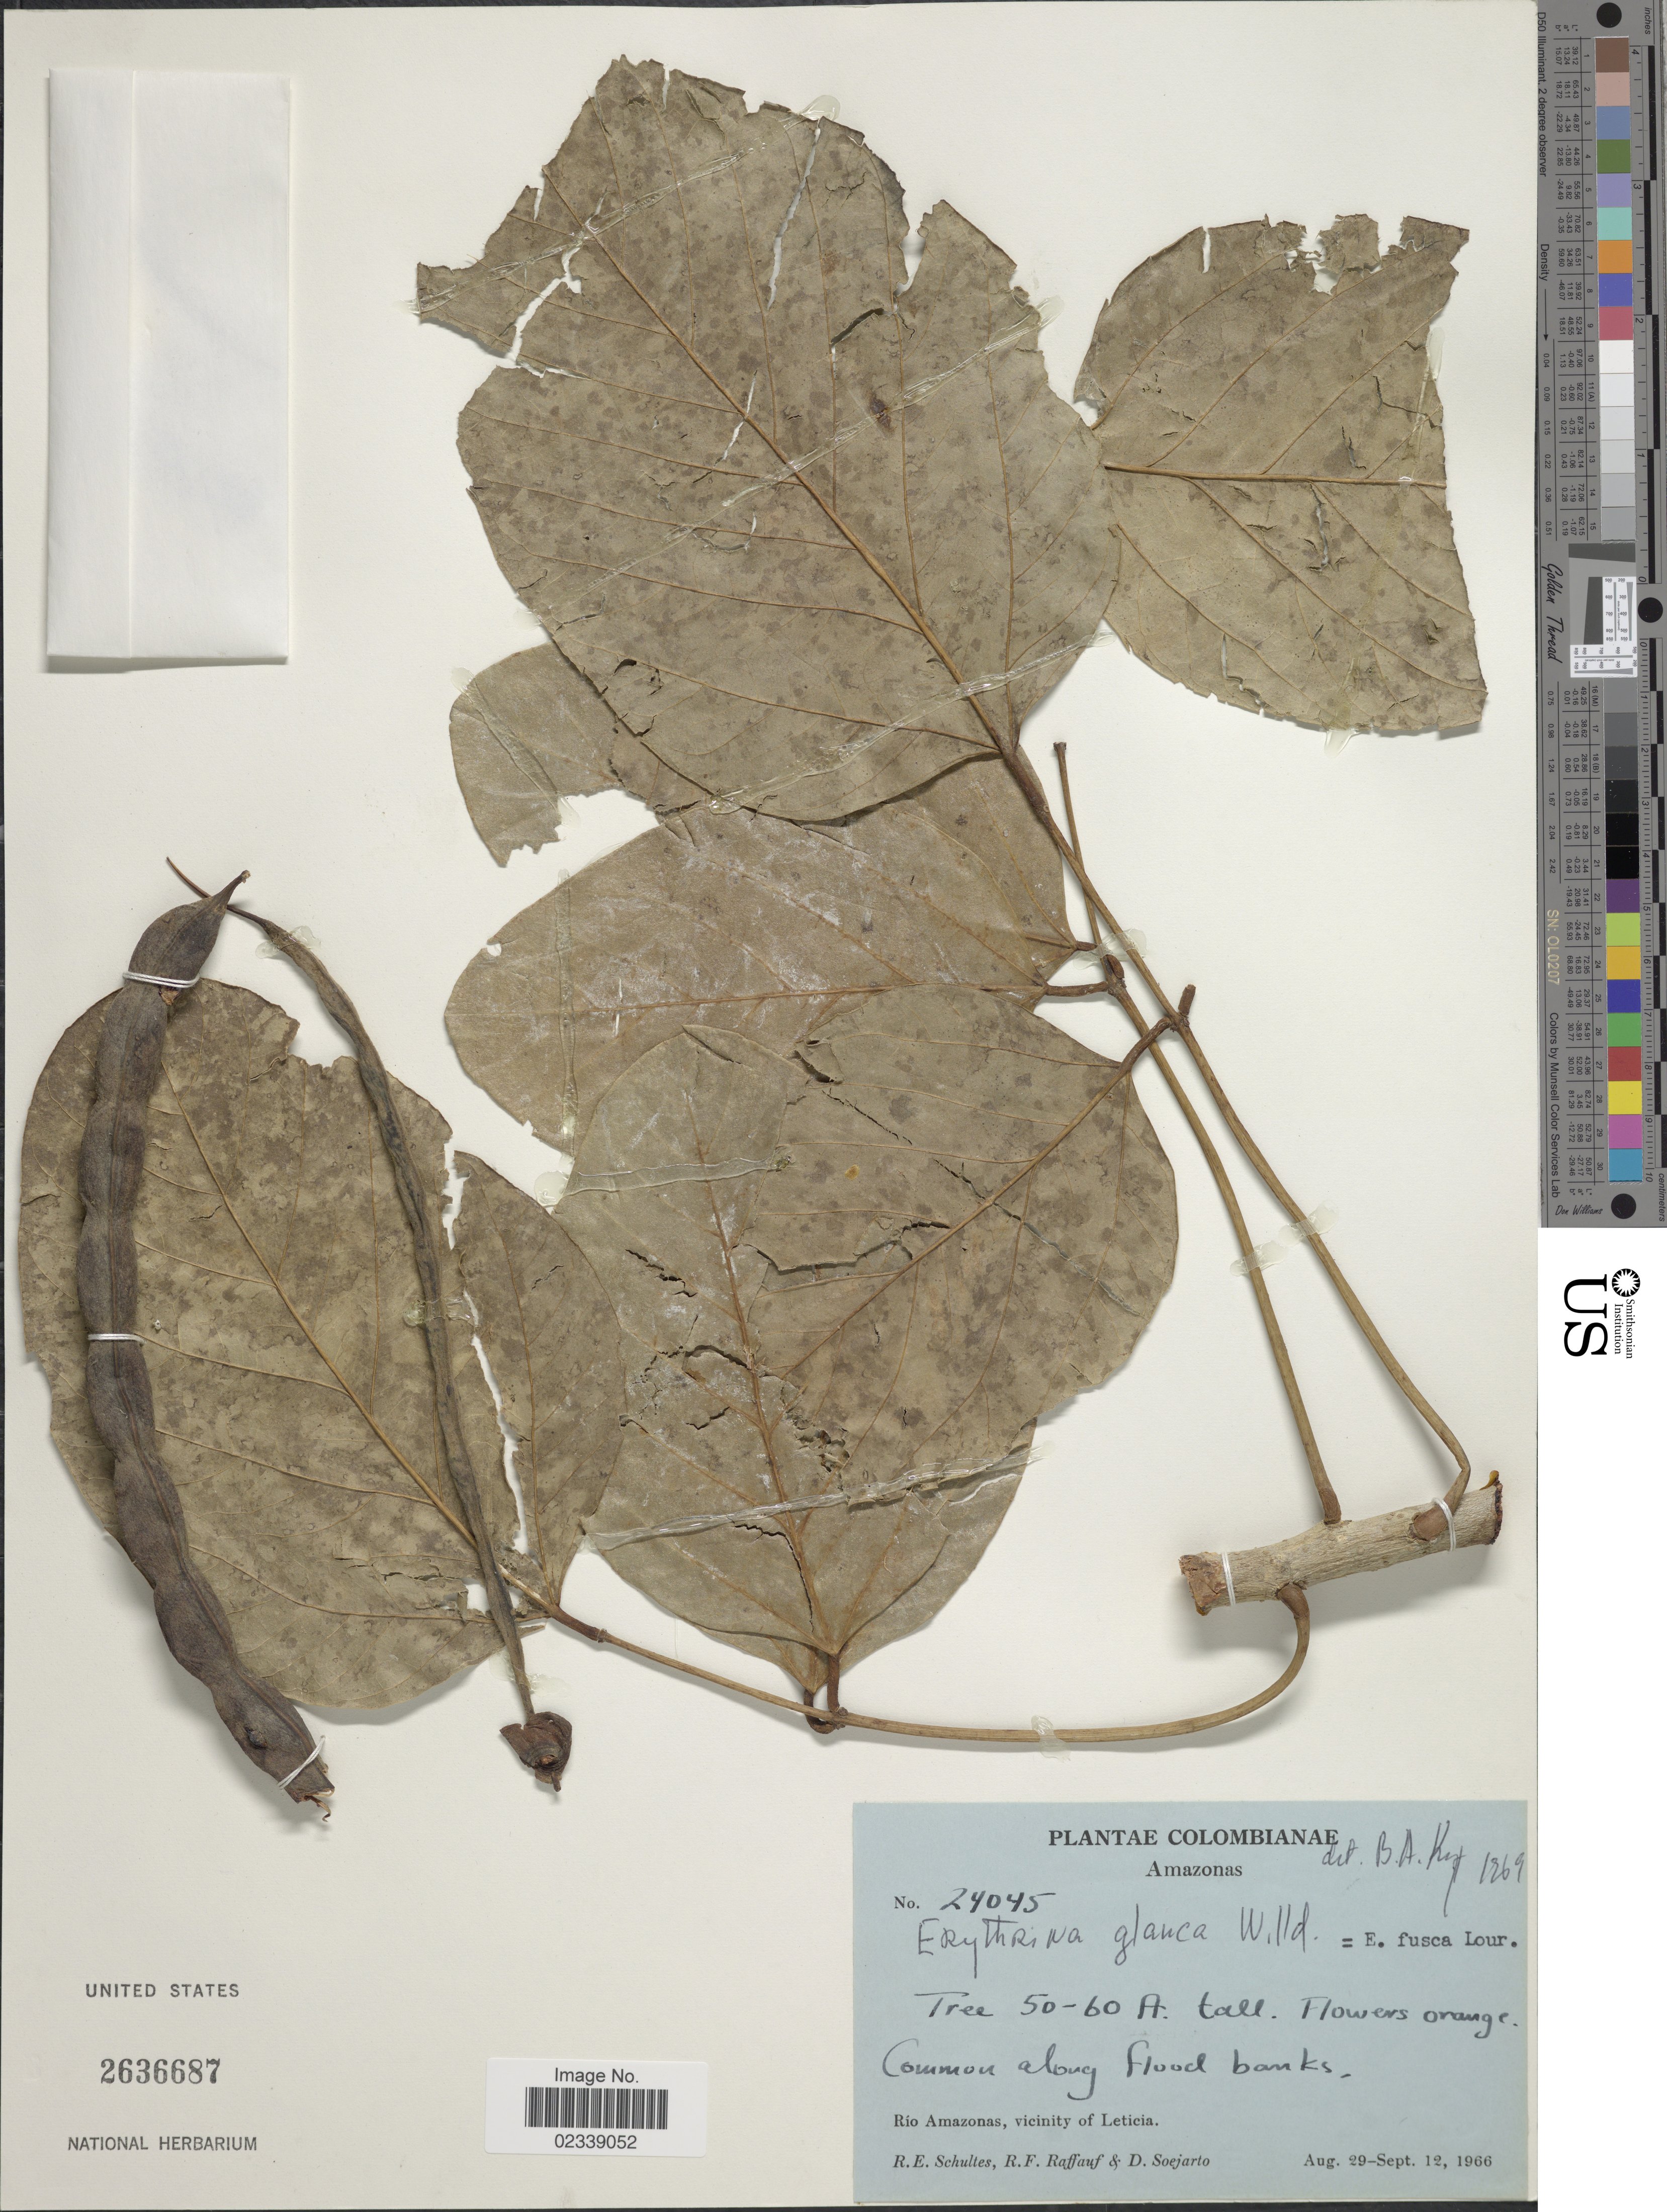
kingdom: Plantae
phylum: Tracheophyta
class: Magnoliopsida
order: Fabales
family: Fabaceae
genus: Erythrina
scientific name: Erythrina fusca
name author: Lour.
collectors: R. E. Schultes, R. Raffauf & D. Soejarto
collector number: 24045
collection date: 1966-08-29/1966-09-12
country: Colombia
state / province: Amazônas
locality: Colombianae, common along flood banks, Rio Amazonas, vicinity of Leticia.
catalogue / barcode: US 2636687